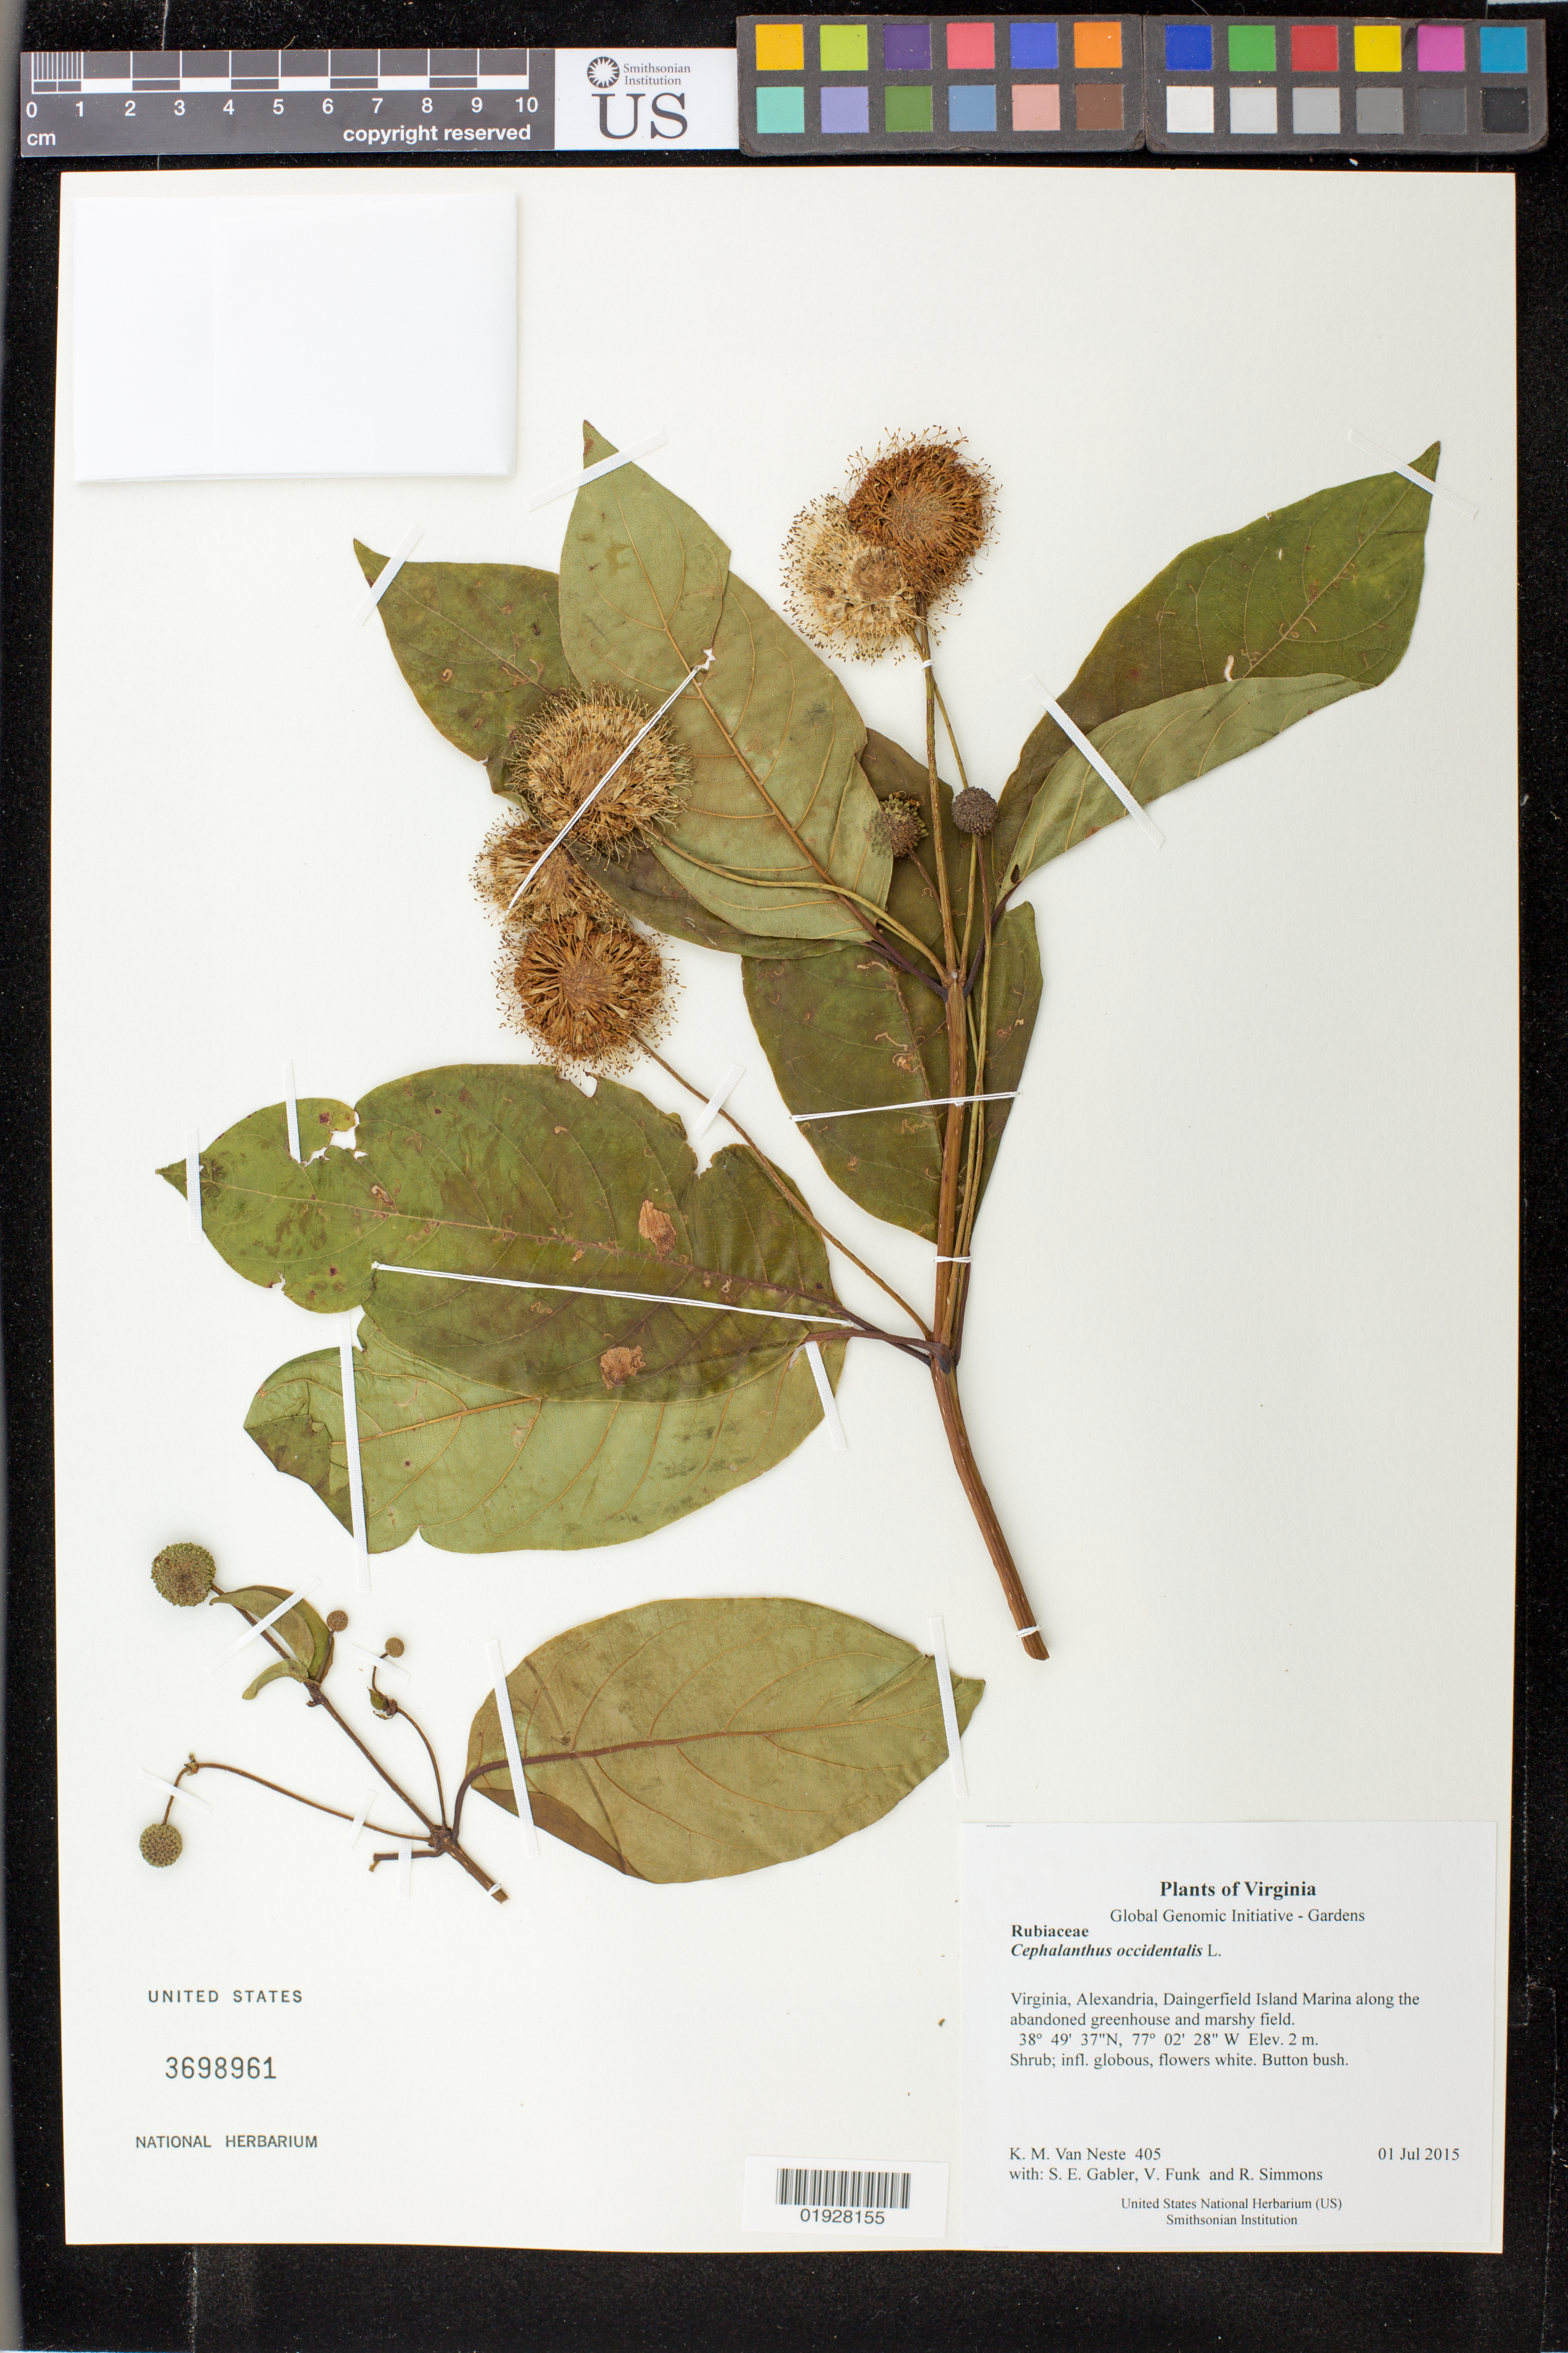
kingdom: Plantae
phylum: Tracheophyta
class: Magnoliopsida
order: Gentianales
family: Rubiaceae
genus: Cephalanthus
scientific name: Cephalanthus occidentalis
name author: L.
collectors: K. M. Van Neste, S. E. Gabler, V. Funk & R. Simmons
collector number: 405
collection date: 2015-07-01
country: United States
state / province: Virginia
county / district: City of Alexandria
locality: Daingerfield Island Marina along the abandoned greenhouse and marshy field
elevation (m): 2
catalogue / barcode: US 3698961